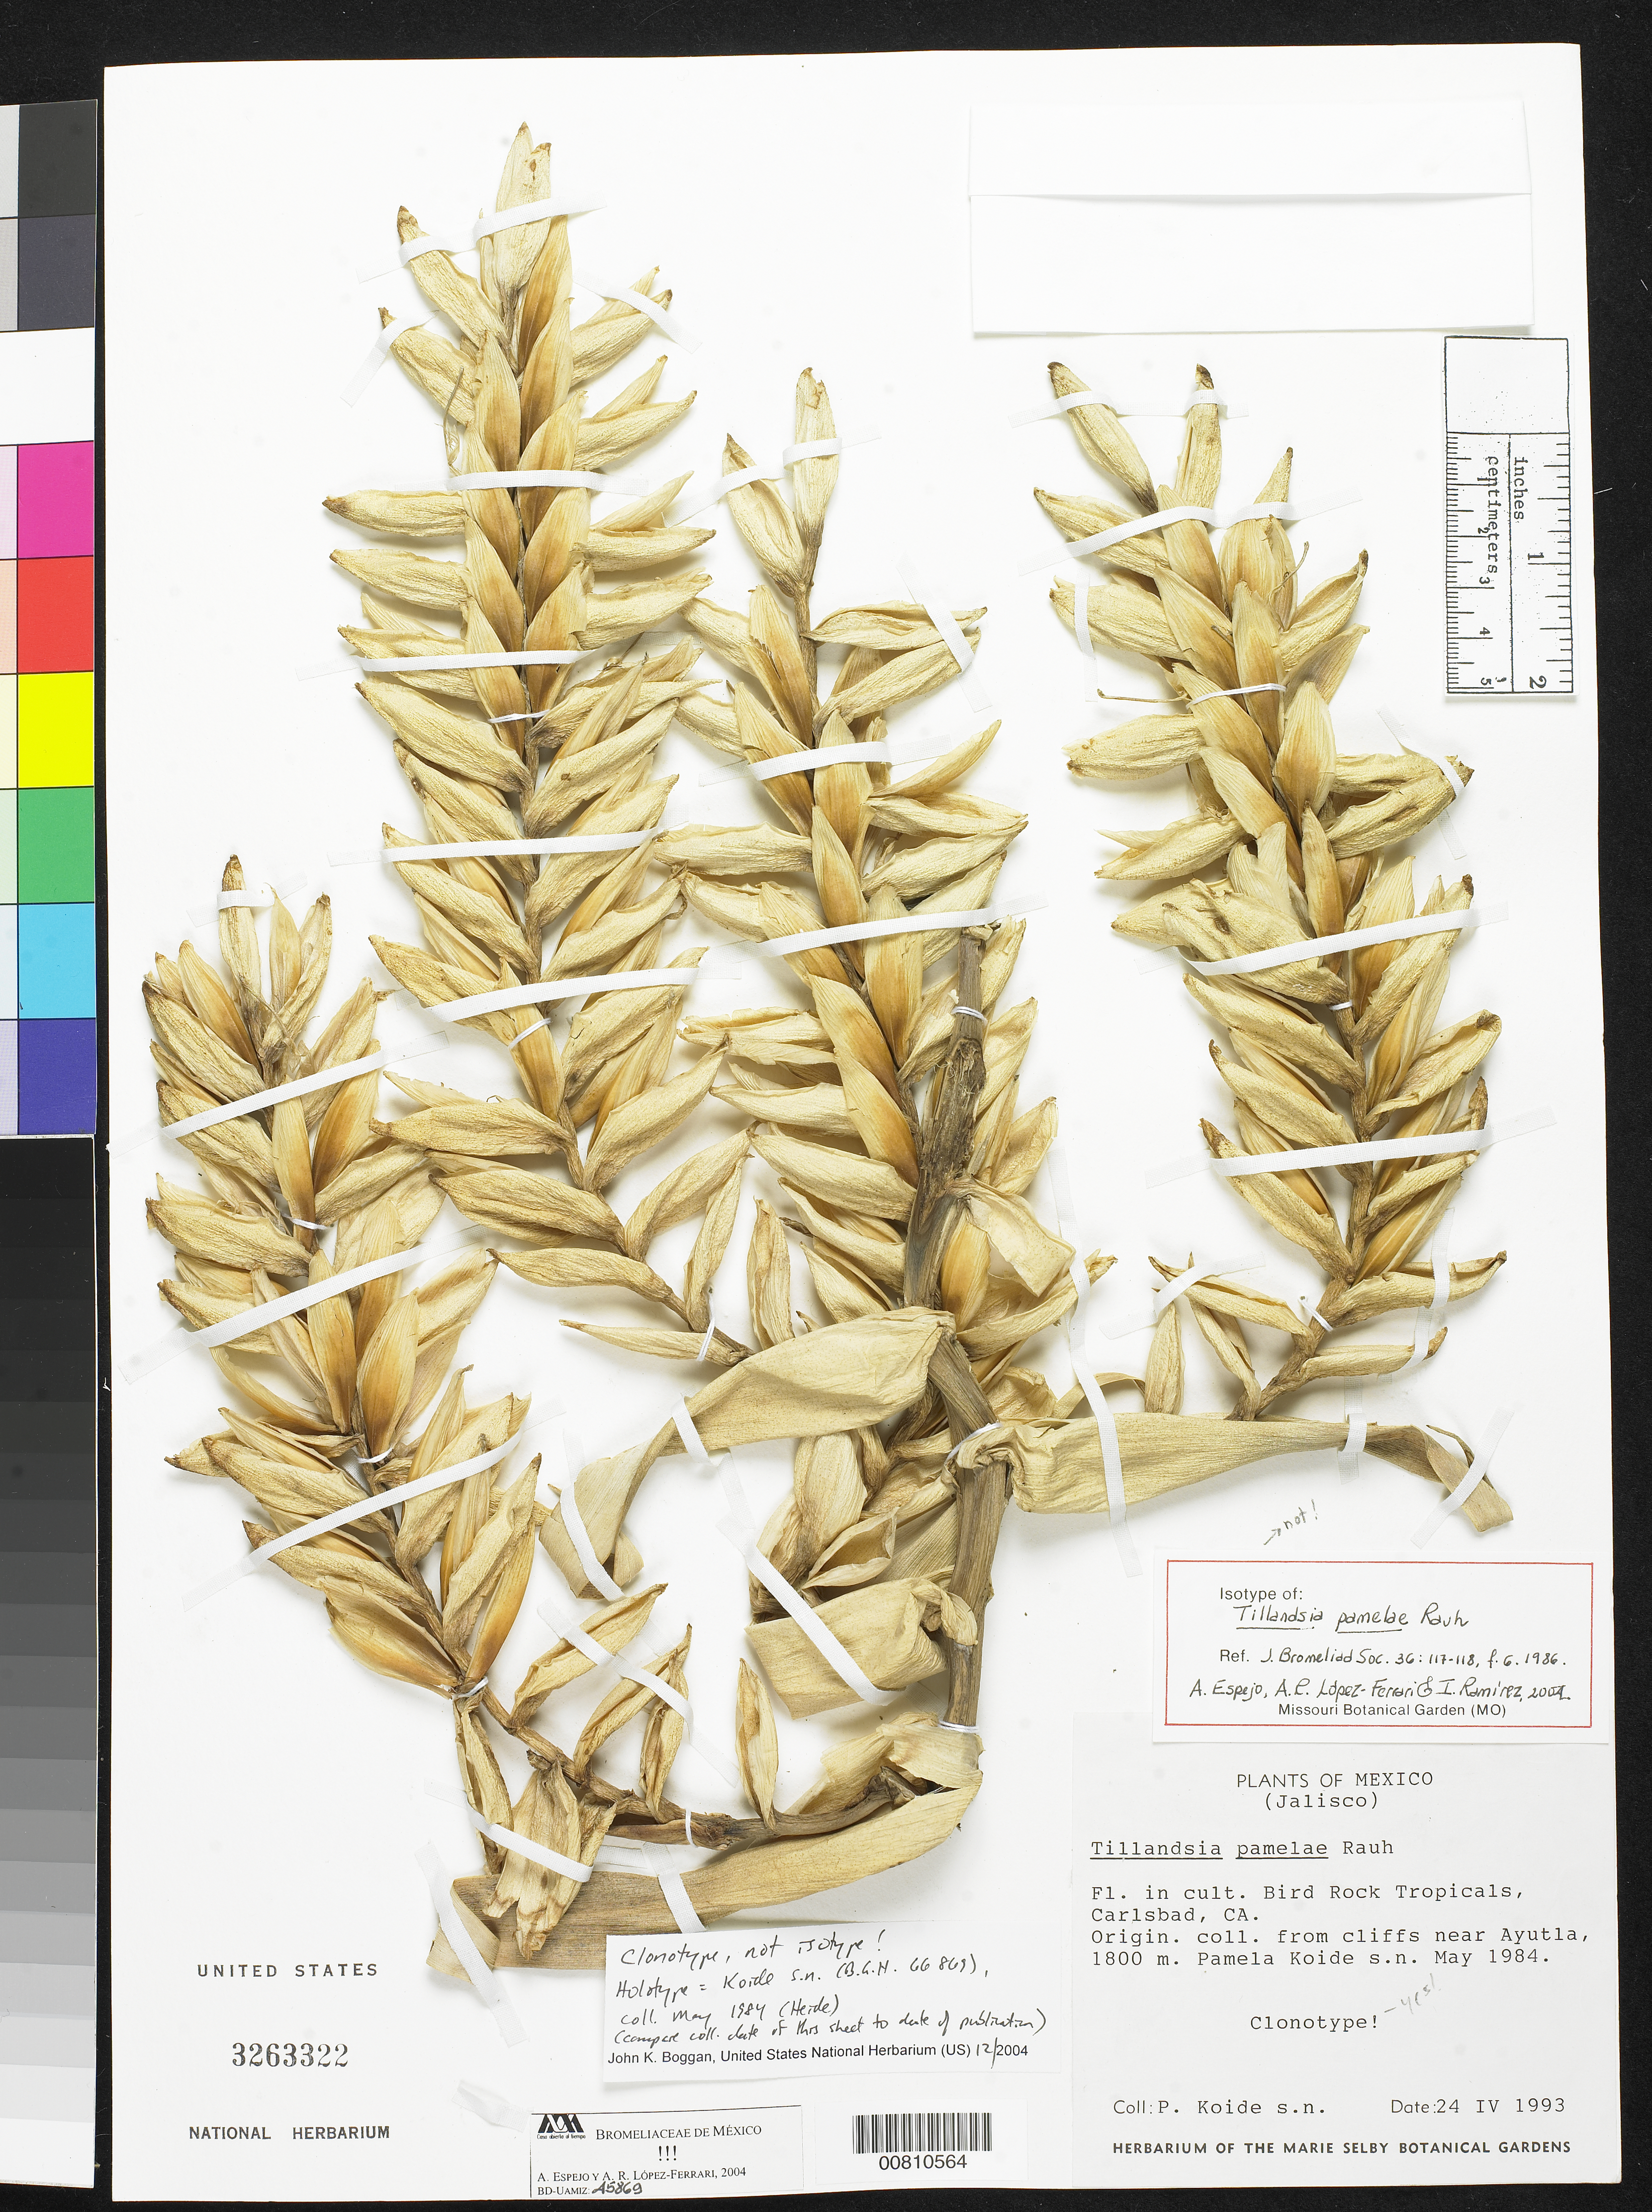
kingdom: Plantae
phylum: Tracheophyta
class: Liliopsida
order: Poales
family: Bromeliaceae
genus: Tillandsia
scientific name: Tillandsia pamelae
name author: Rauh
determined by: Espejo, A.; López Ferrari, A. R.; Ramírez, I. M.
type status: Clonotype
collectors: P. Koide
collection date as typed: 24 Apr 1993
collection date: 1993-04-24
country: Mexico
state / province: Jalisco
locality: Fl. in cult. Bird Rock Tropicals, Carlsbad, CA. Orig. coll. from cliffs near Ayutla.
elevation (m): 1800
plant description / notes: Annotated as isotype by Espejo et al. but originally (and explicitly) labeled as clonotype, and collection date postdates publication date.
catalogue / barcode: US 3263322